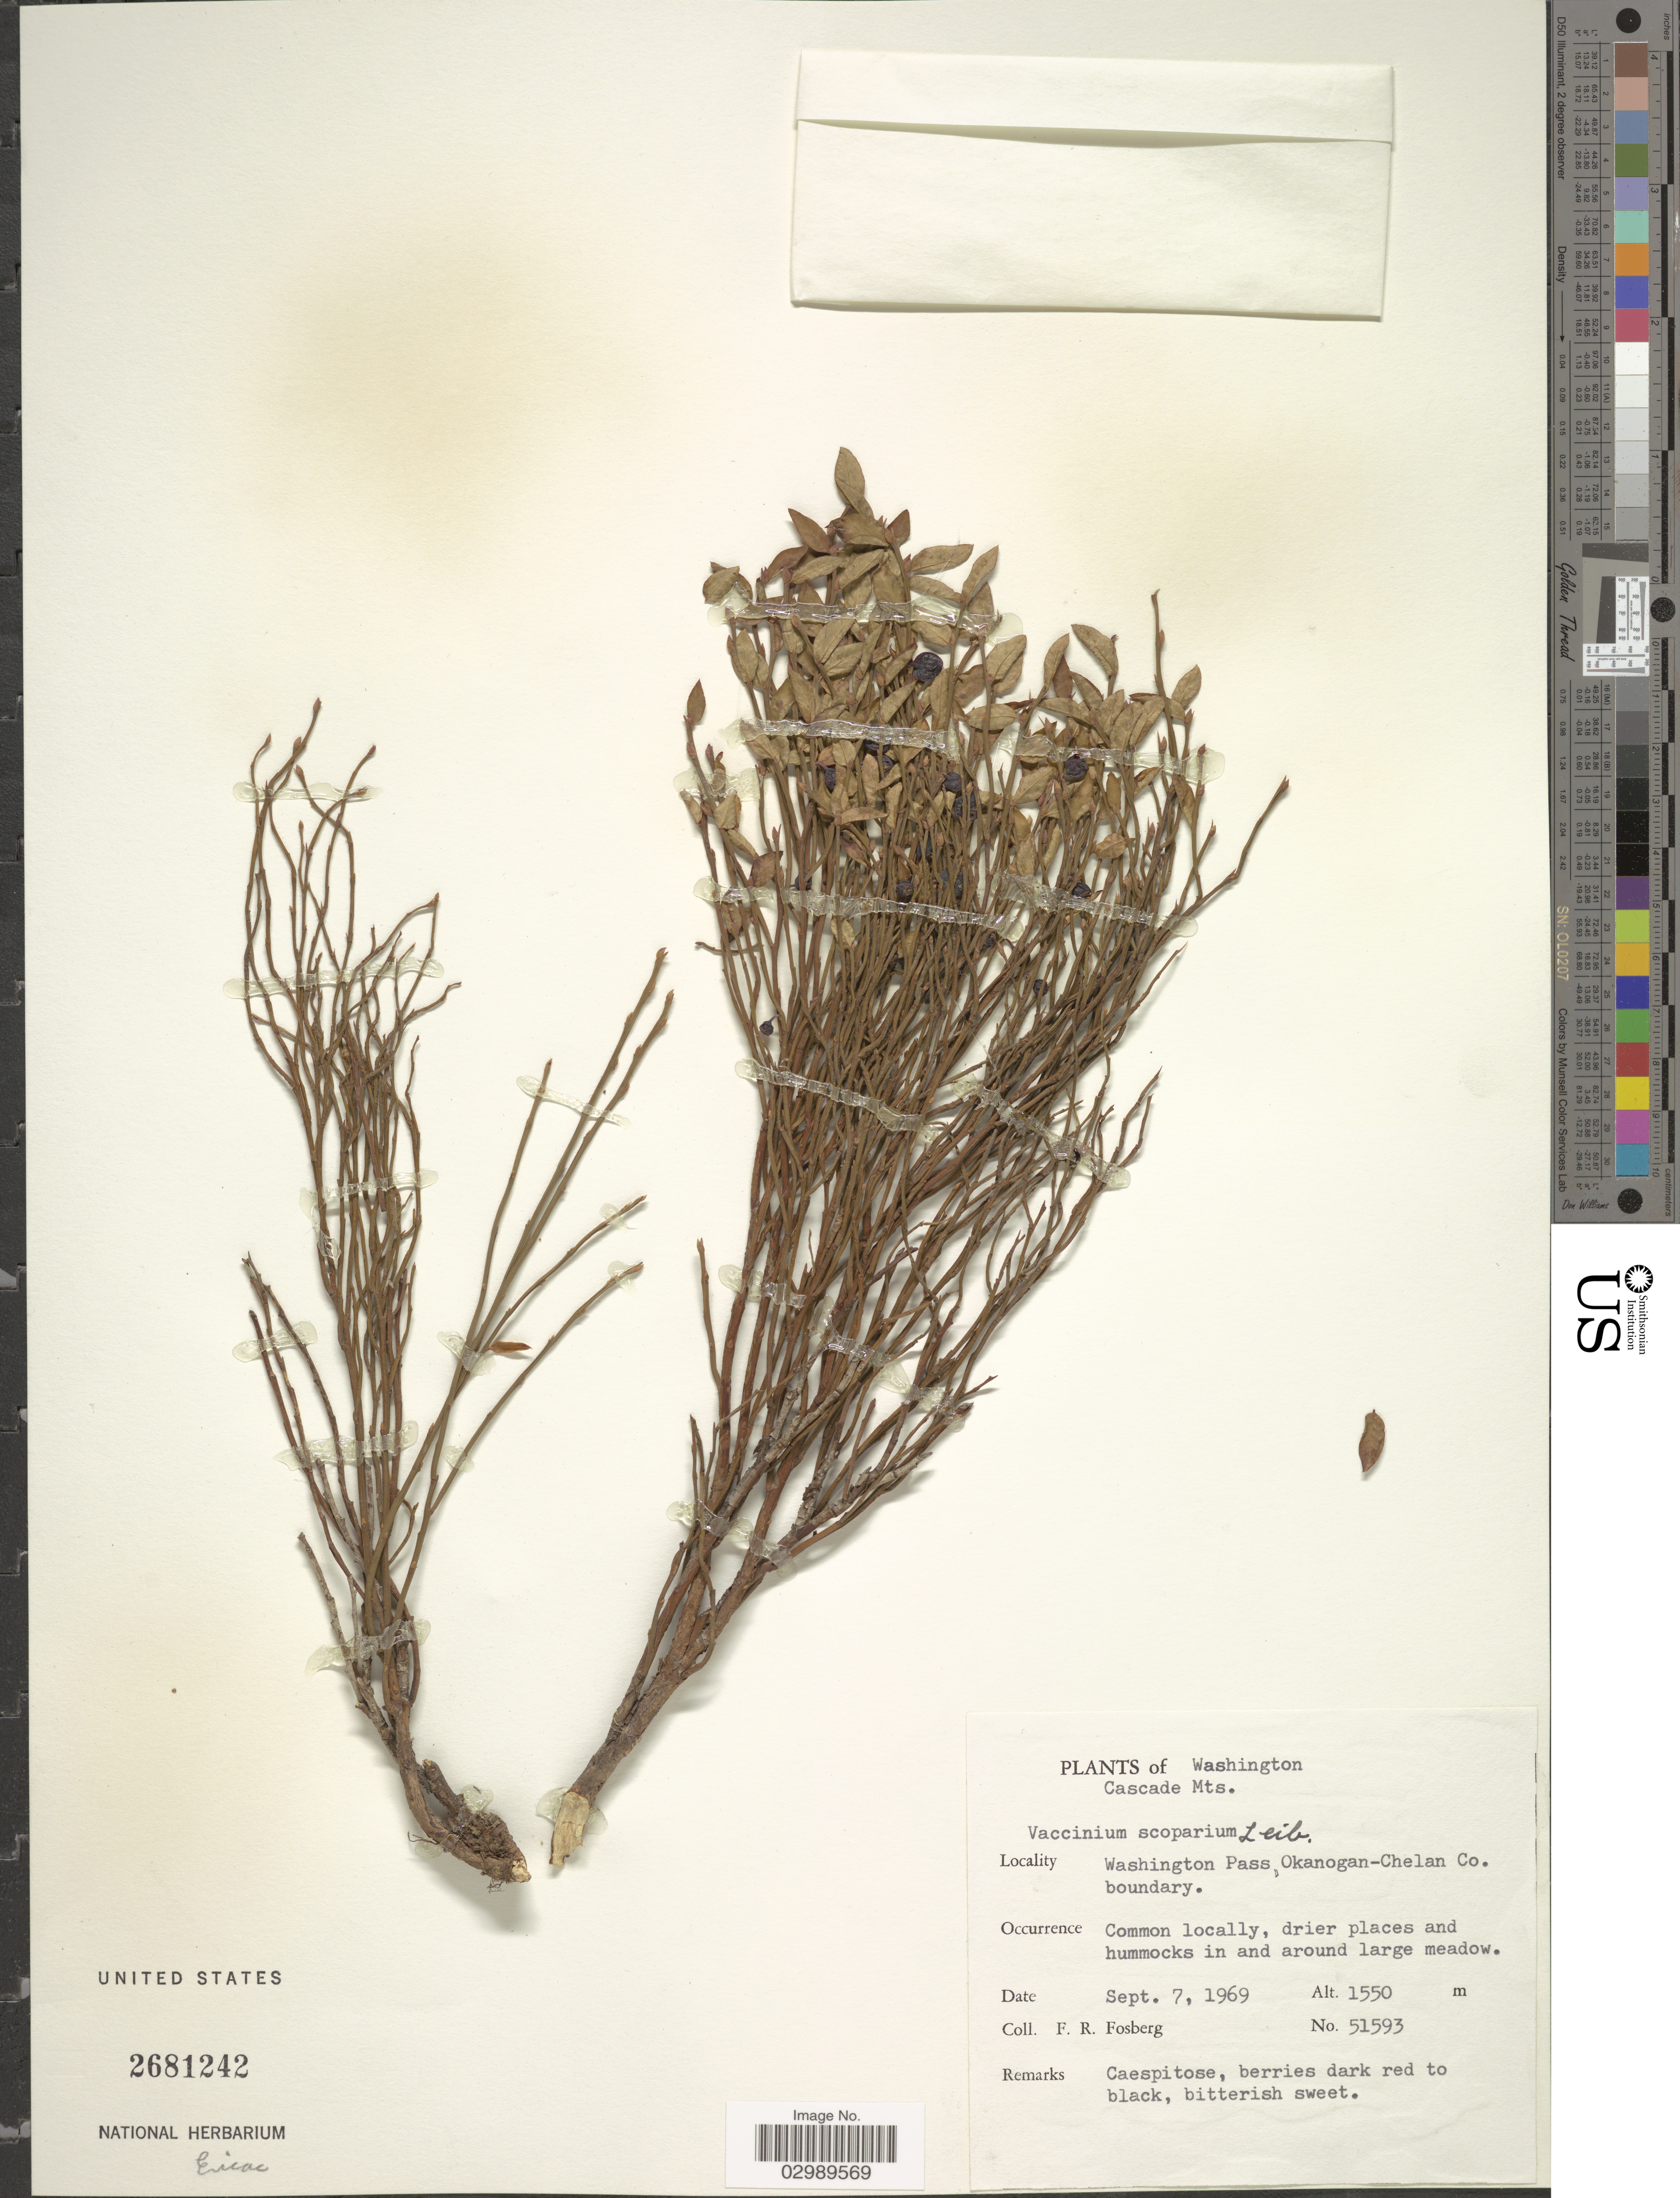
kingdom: Plantae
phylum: Tracheophyta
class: Magnoliopsida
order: Ericales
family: Ericaceae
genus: Vaccinium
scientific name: Vaccinium scoparium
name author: Leiberg ex Coville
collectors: F. R. Fosberg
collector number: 51593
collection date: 1969-09-07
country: United States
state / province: Washington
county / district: Chelan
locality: Cascade Mts., Washington Pass, Okanogan-Chelan Co. boundary.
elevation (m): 1550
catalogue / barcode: US 2681242